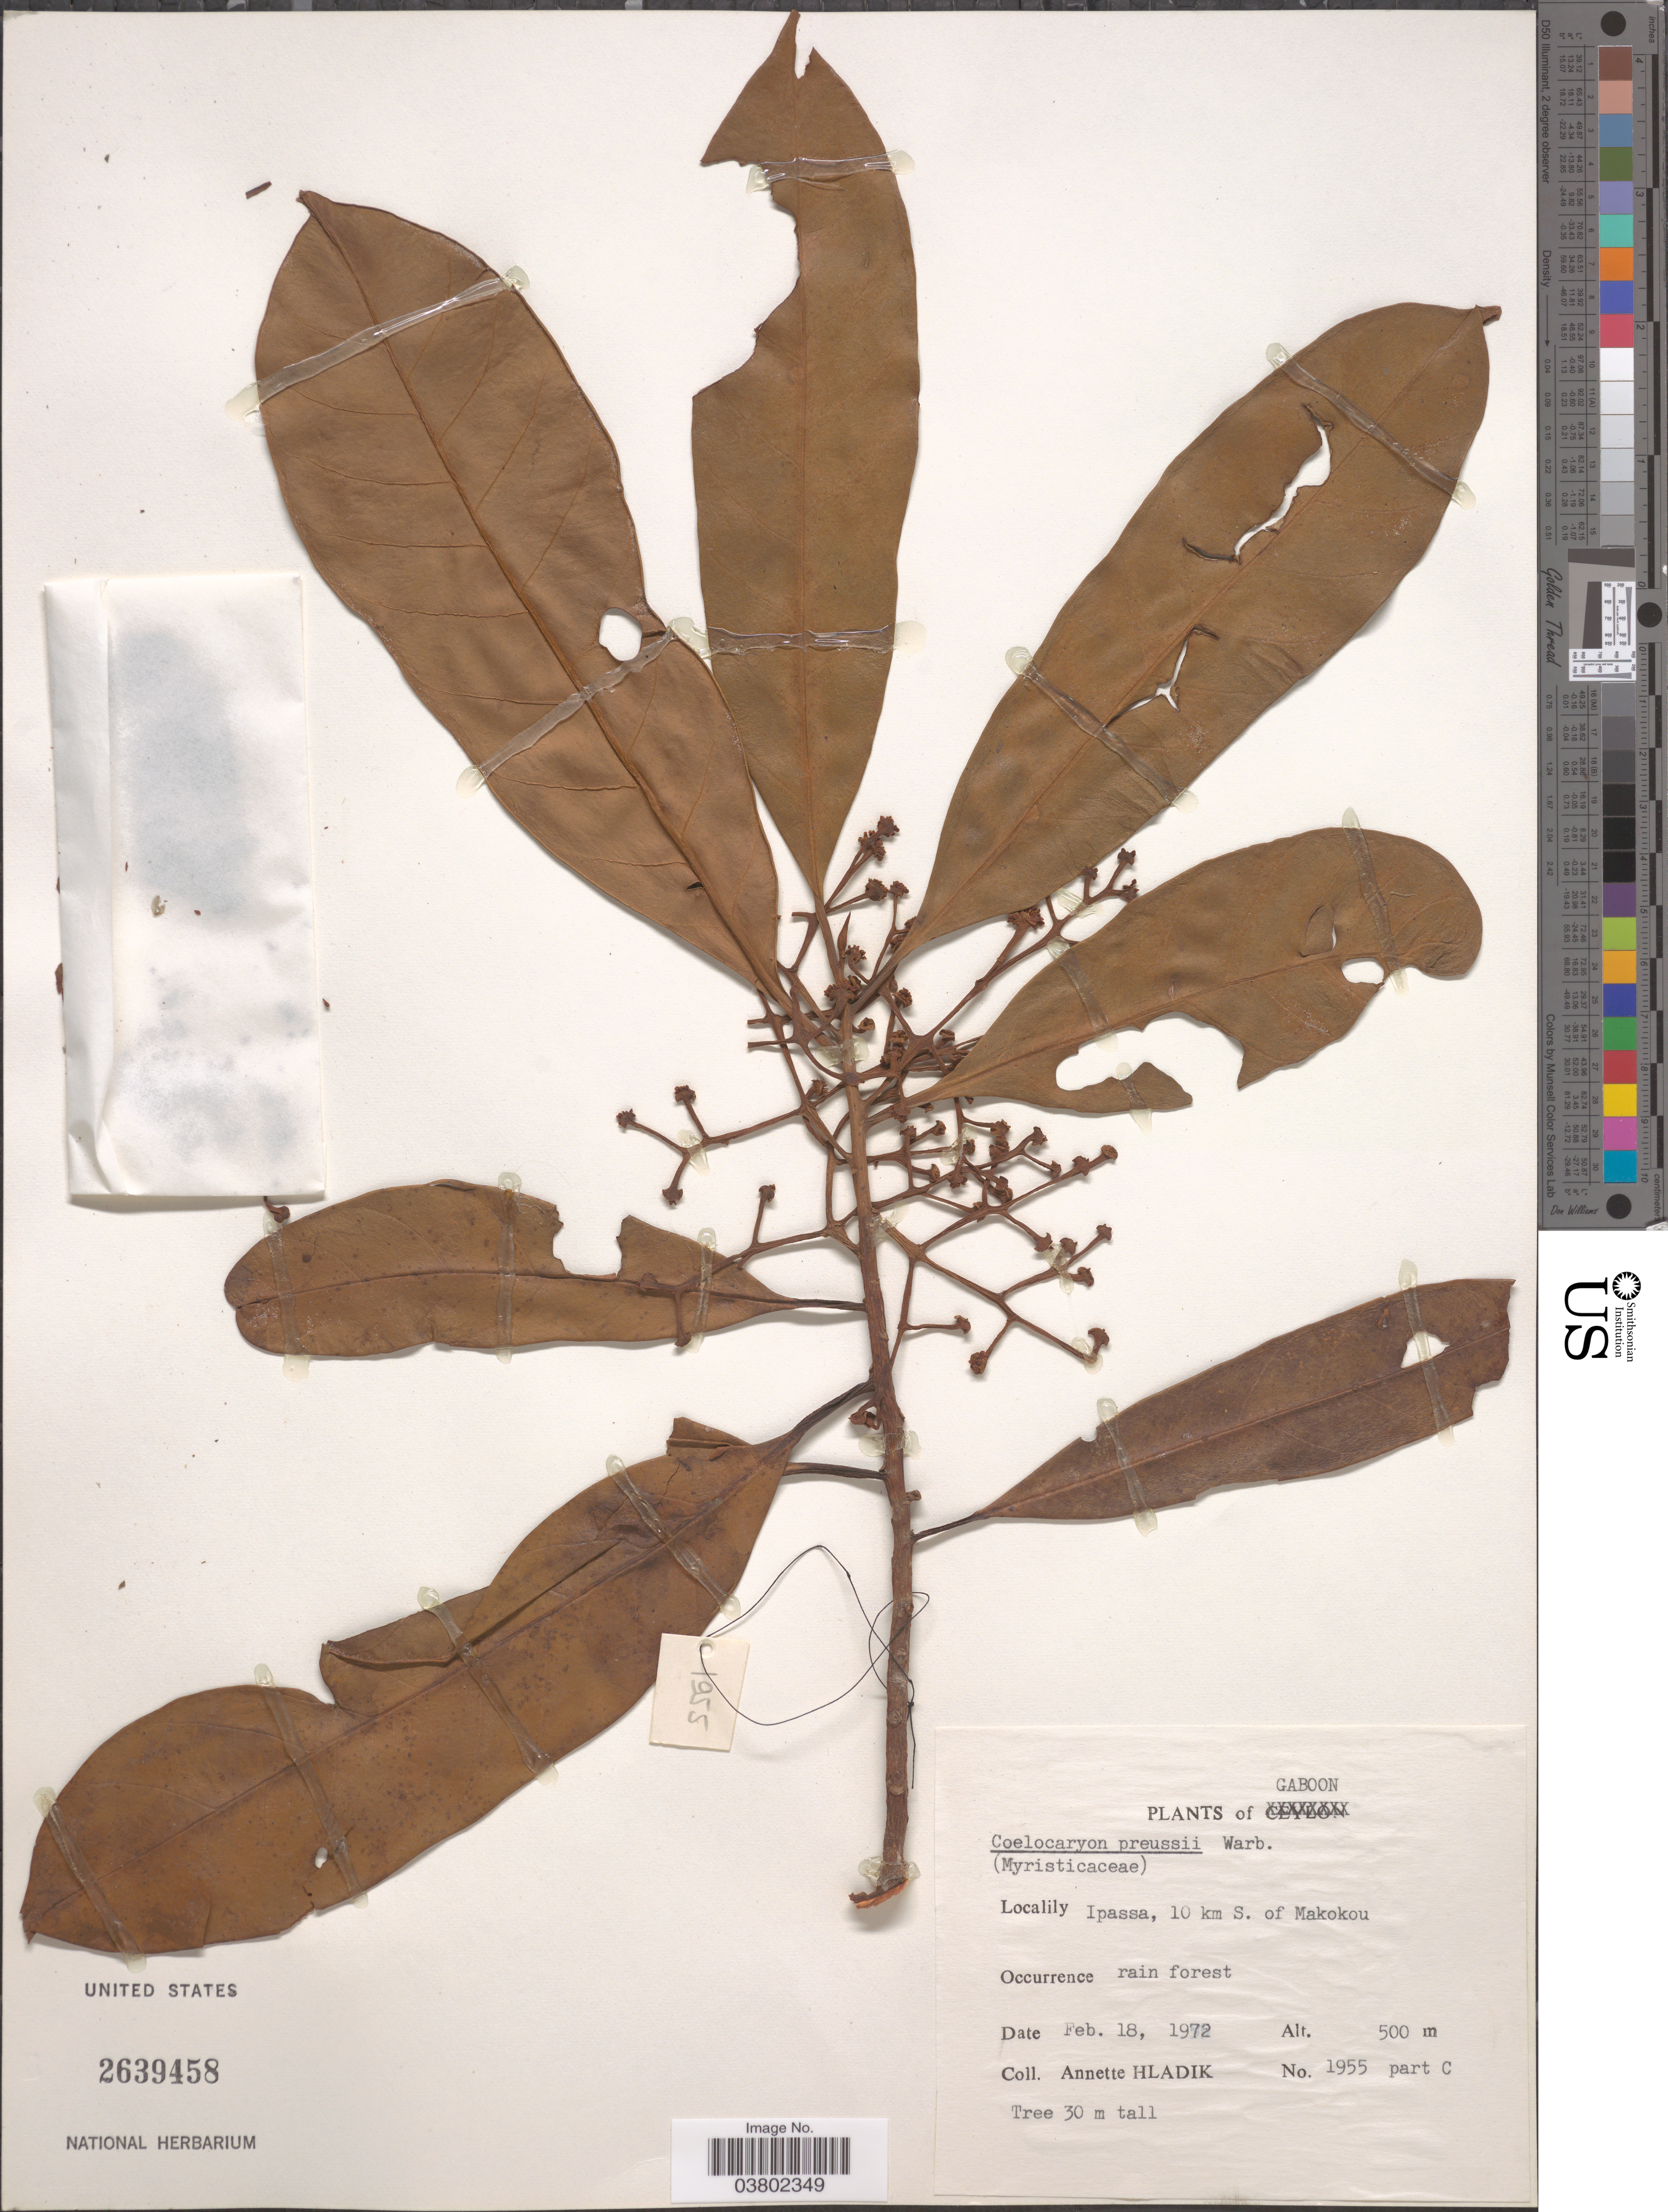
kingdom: Plantae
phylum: Tracheophyta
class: Magnoliopsida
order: Magnoliales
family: Myristicaceae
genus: Coelocaryon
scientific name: Coelocaryon preussii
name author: Warb.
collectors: A. Hladik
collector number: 1955 part C?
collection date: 1972-02-18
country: Gabon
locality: Gaboon. Ipassa, 10 km S. of Makokou.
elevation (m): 500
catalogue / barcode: US 2639458